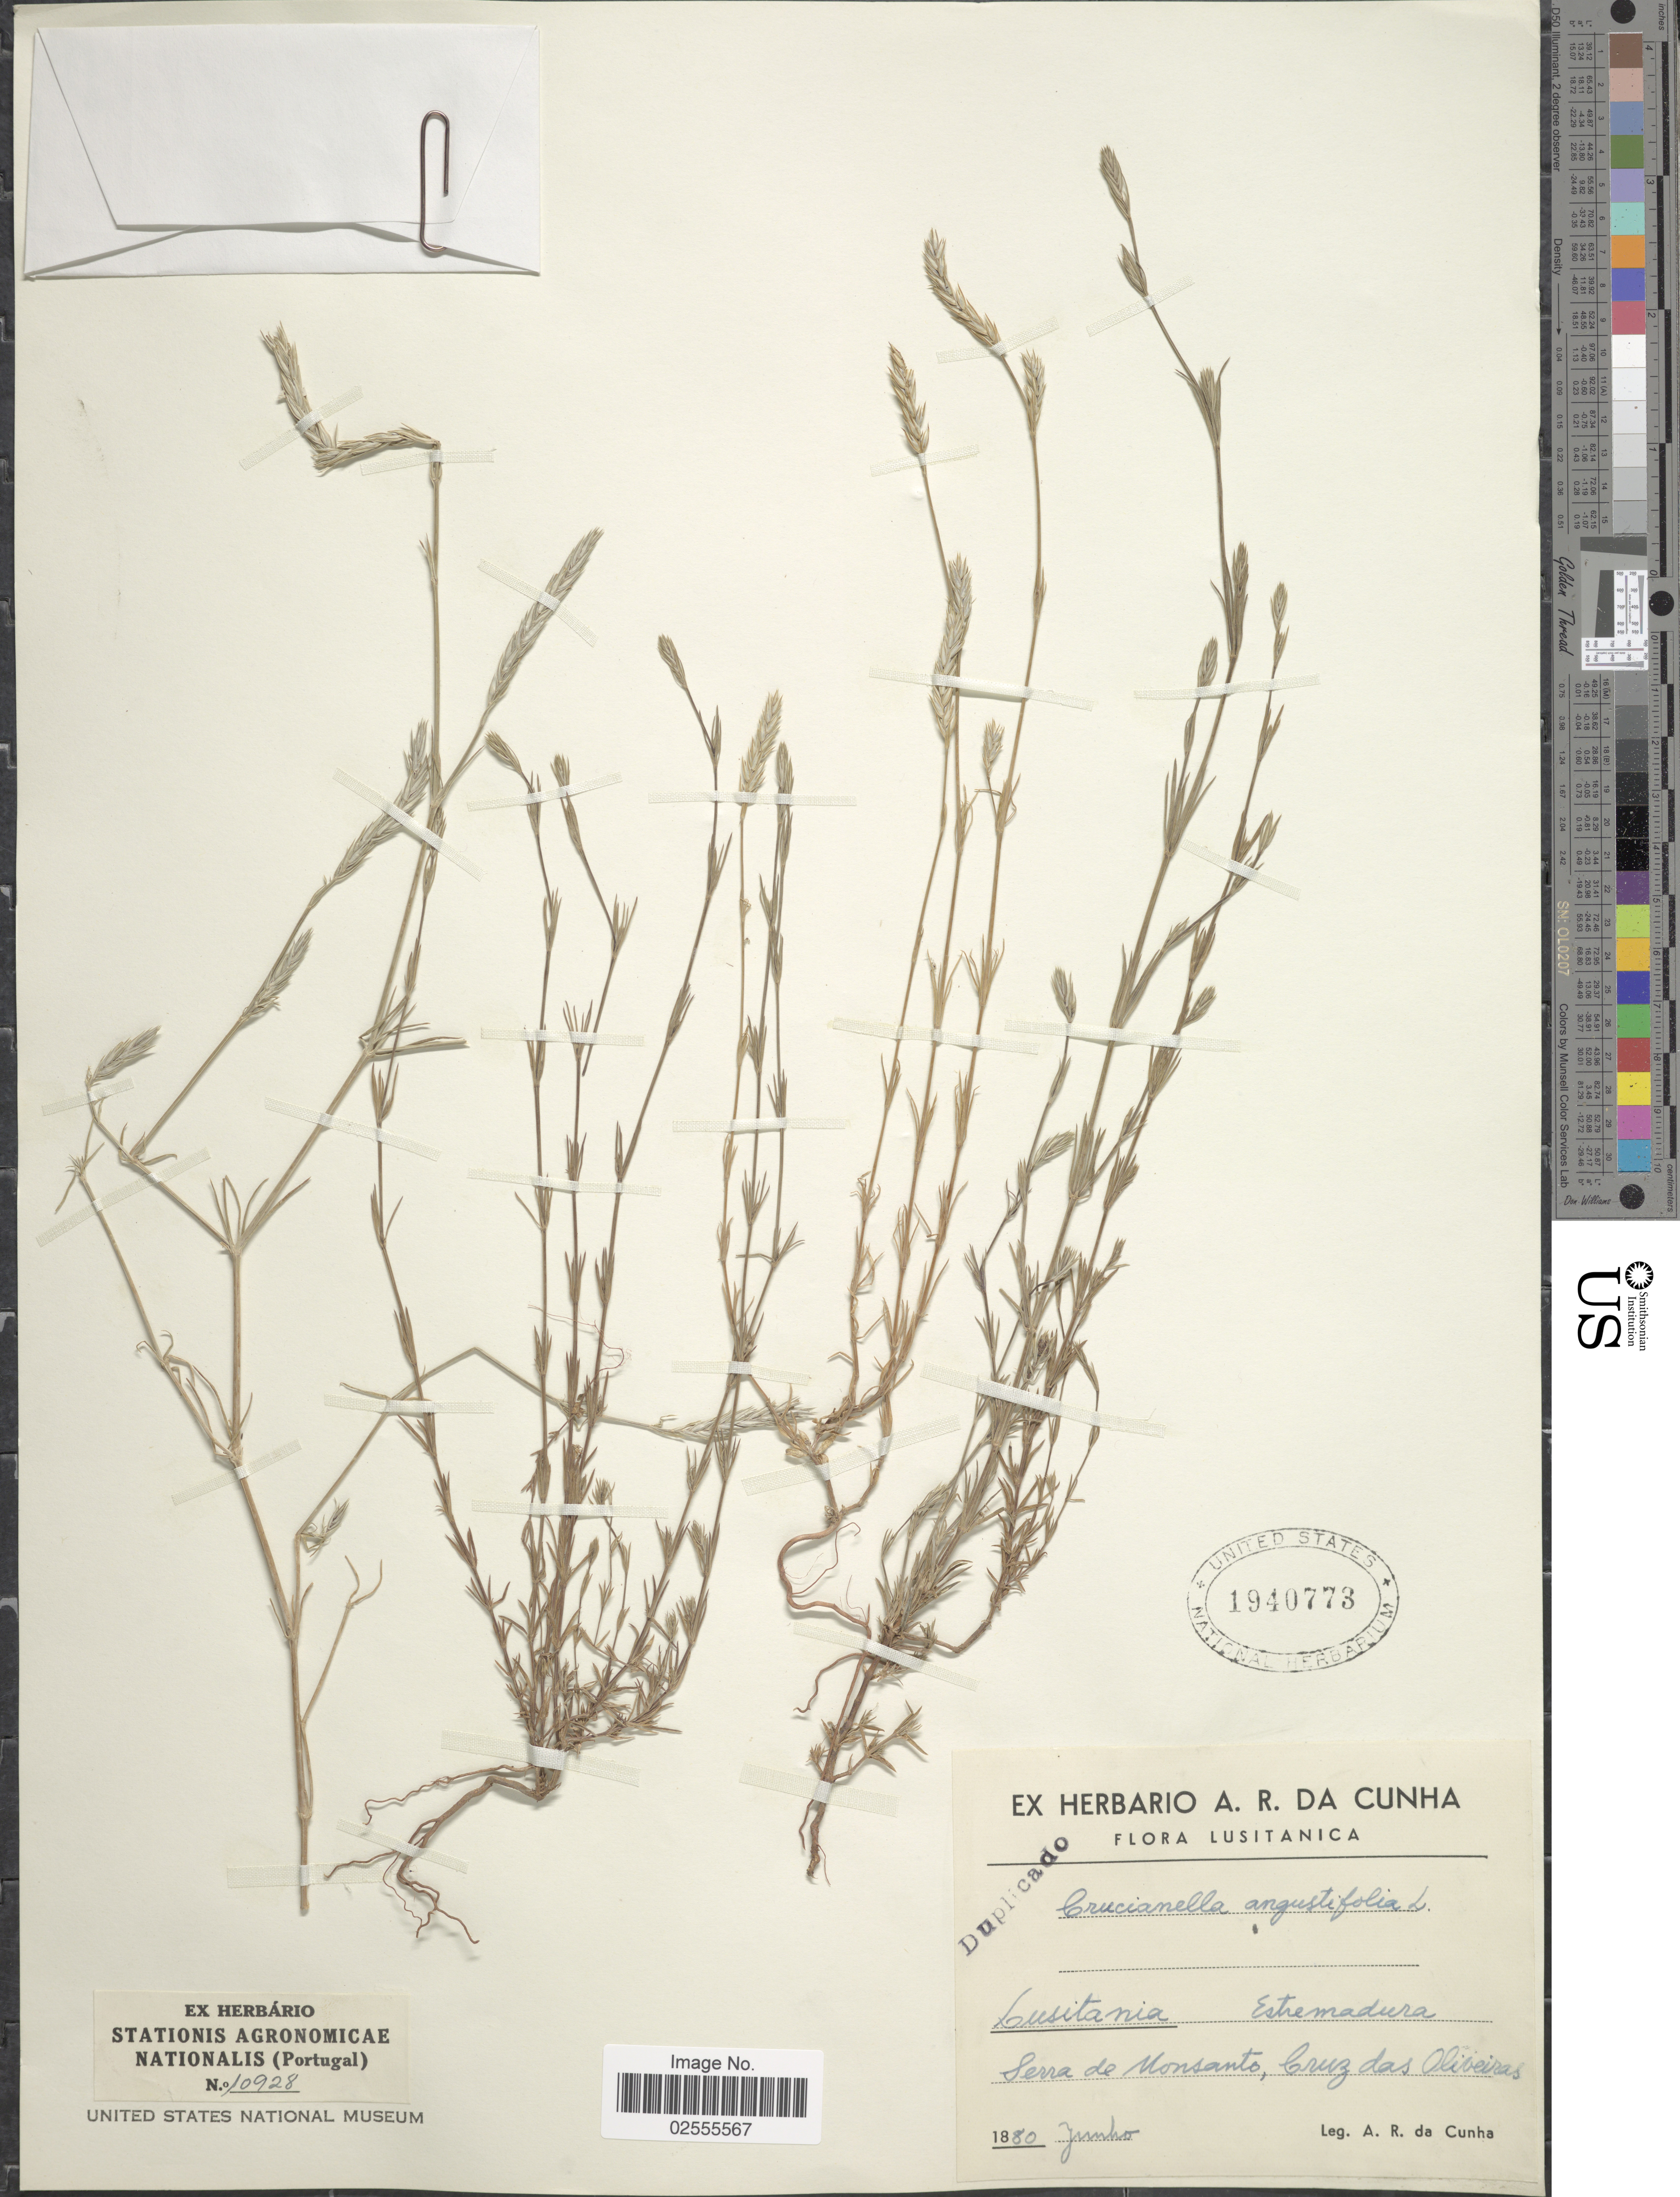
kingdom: Plantae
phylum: Tracheophyta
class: Magnoliopsida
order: Gentianales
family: Rubiaceae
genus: Crucianella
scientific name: Crucianella angustifolia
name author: L.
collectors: A. Da Cunha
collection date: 1880-06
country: Portugal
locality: Lusitania, Estremadura Serra de Monsanto, Cruz das Oliveiras. [interpreted]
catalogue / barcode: US 1940773